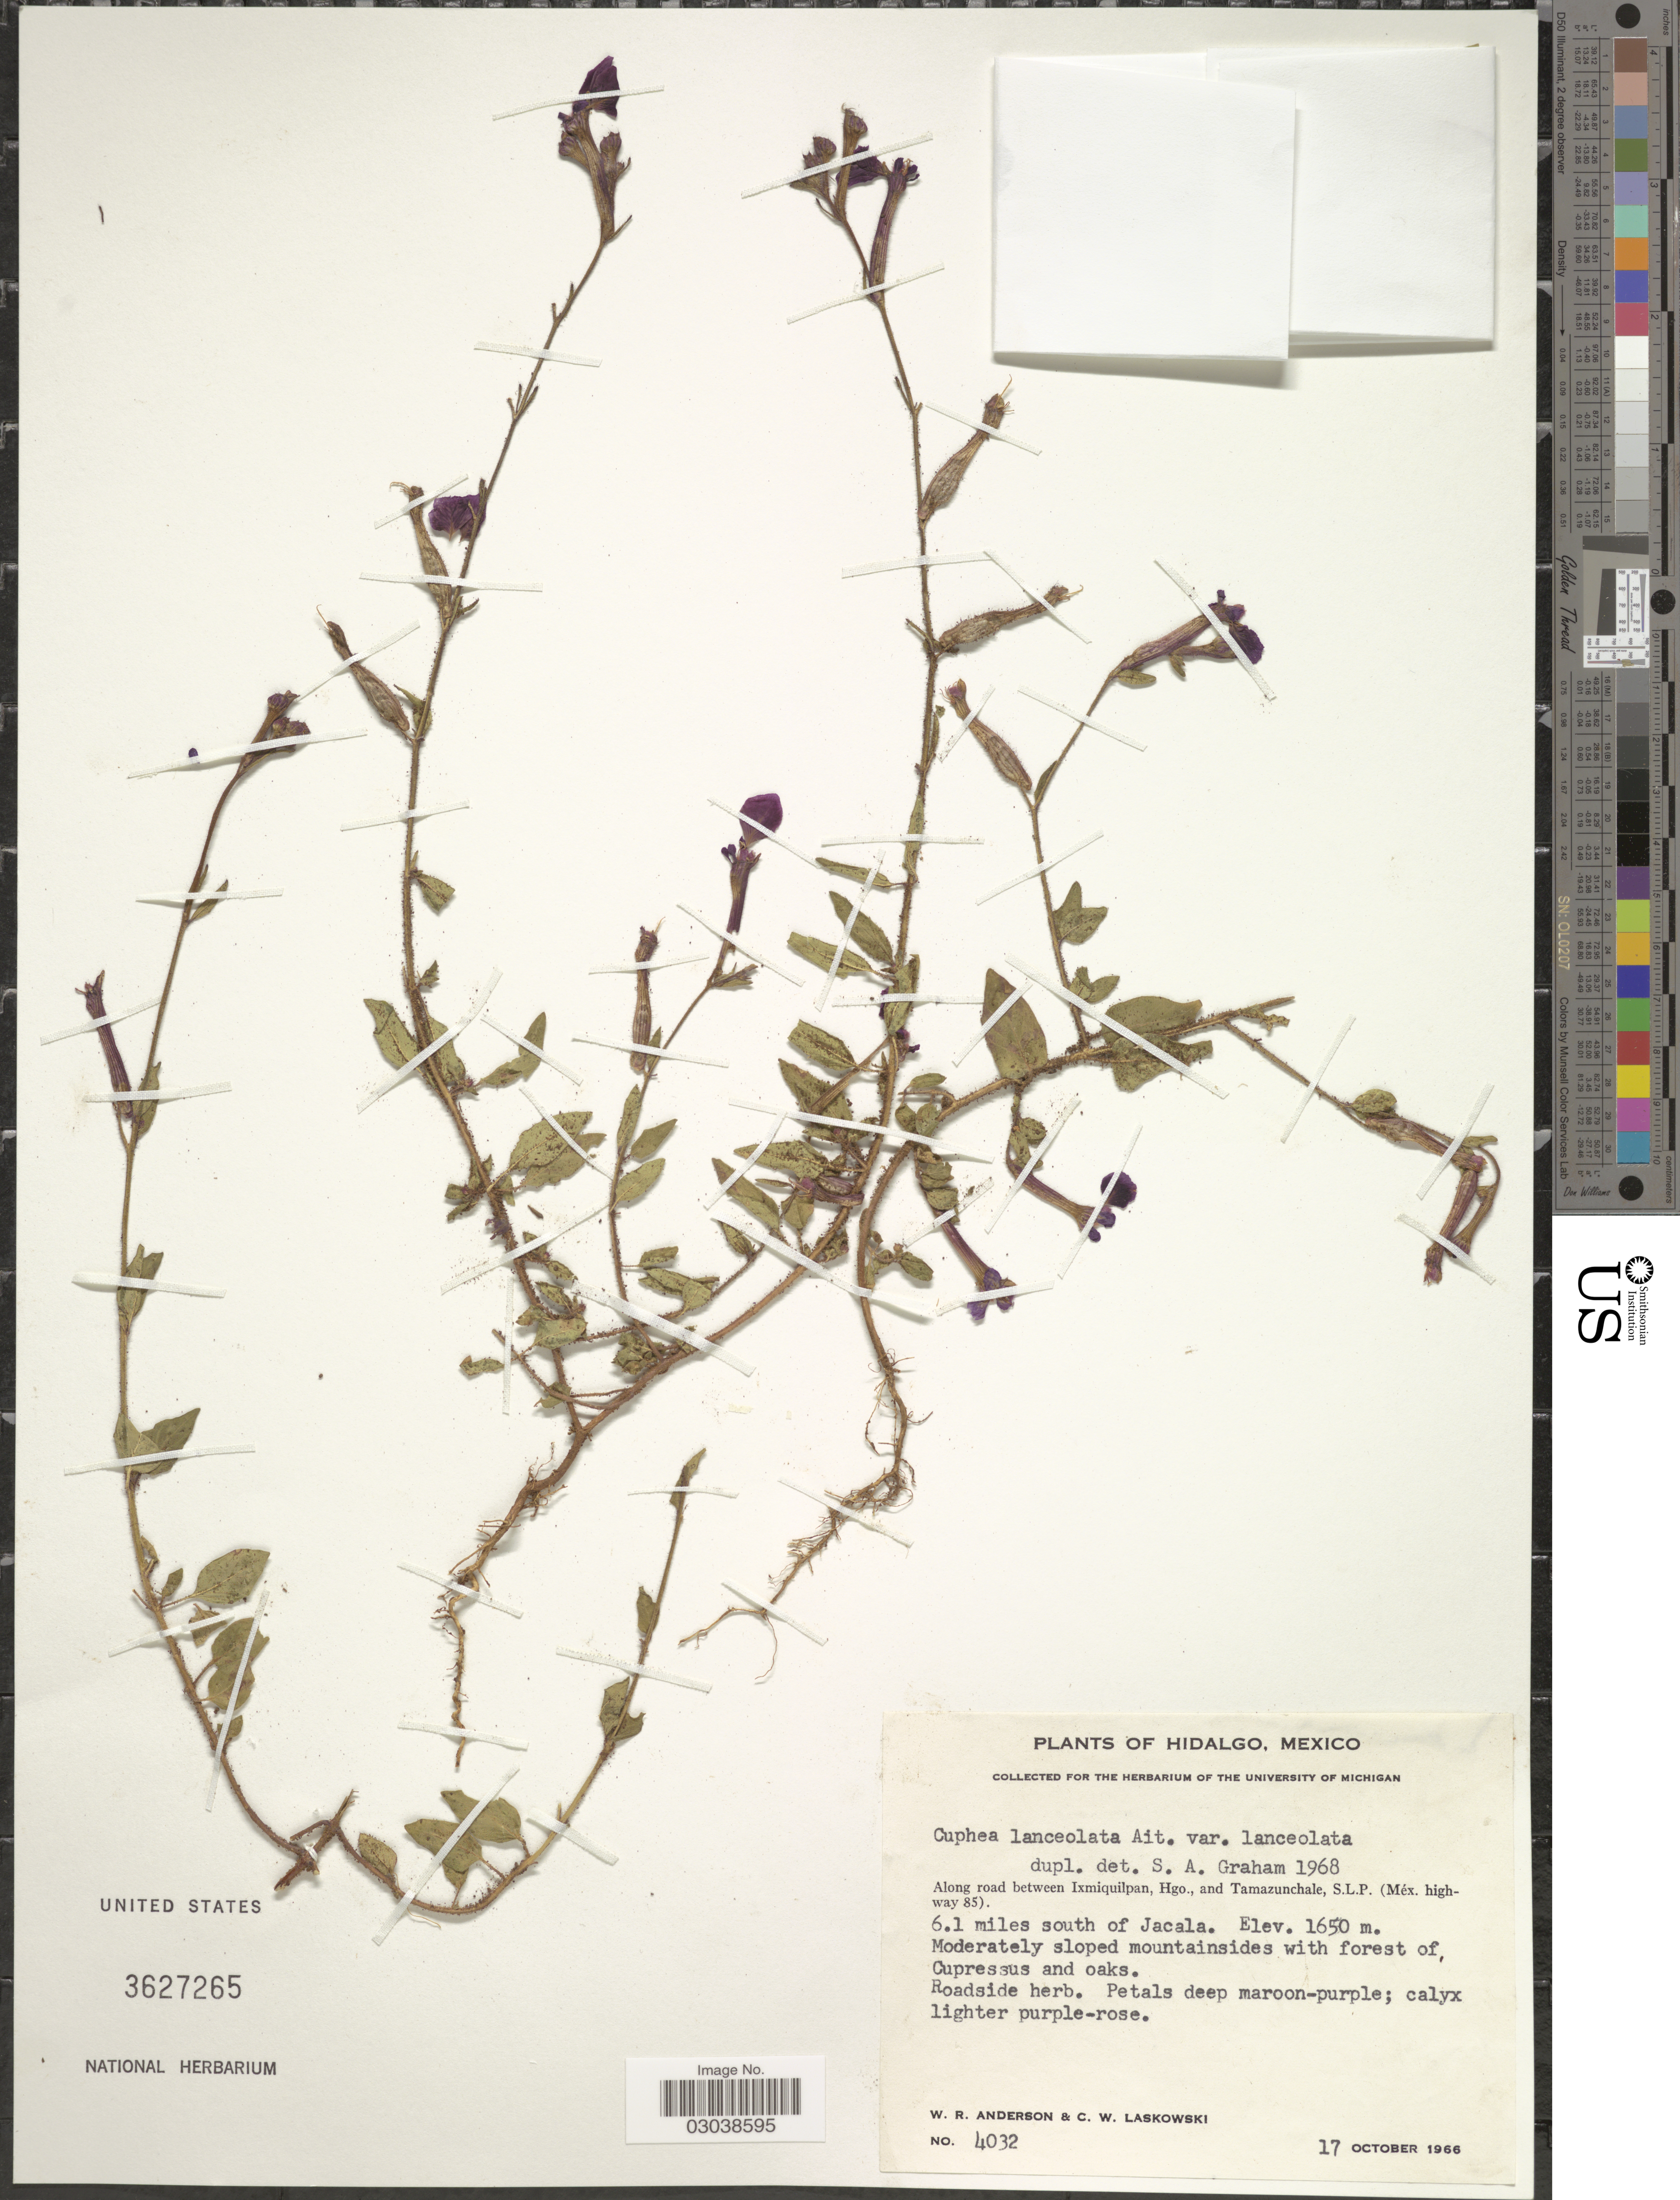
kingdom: Plantae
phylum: Tracheophyta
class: Magnoliopsida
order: Myrtales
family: Lythraceae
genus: Cuphea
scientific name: Cuphea lanceolata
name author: W.T. Aiton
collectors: W. Anderson & C. Laskowski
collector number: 4032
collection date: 1966-10-17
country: Mexico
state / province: Hidalgo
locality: Along road between Ixmiquilpan, Hgo., and Tamazunchale, S.L.P. (Méx. highway 85), 6.1 miles south of Jacala.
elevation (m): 1650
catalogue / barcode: US 3627265